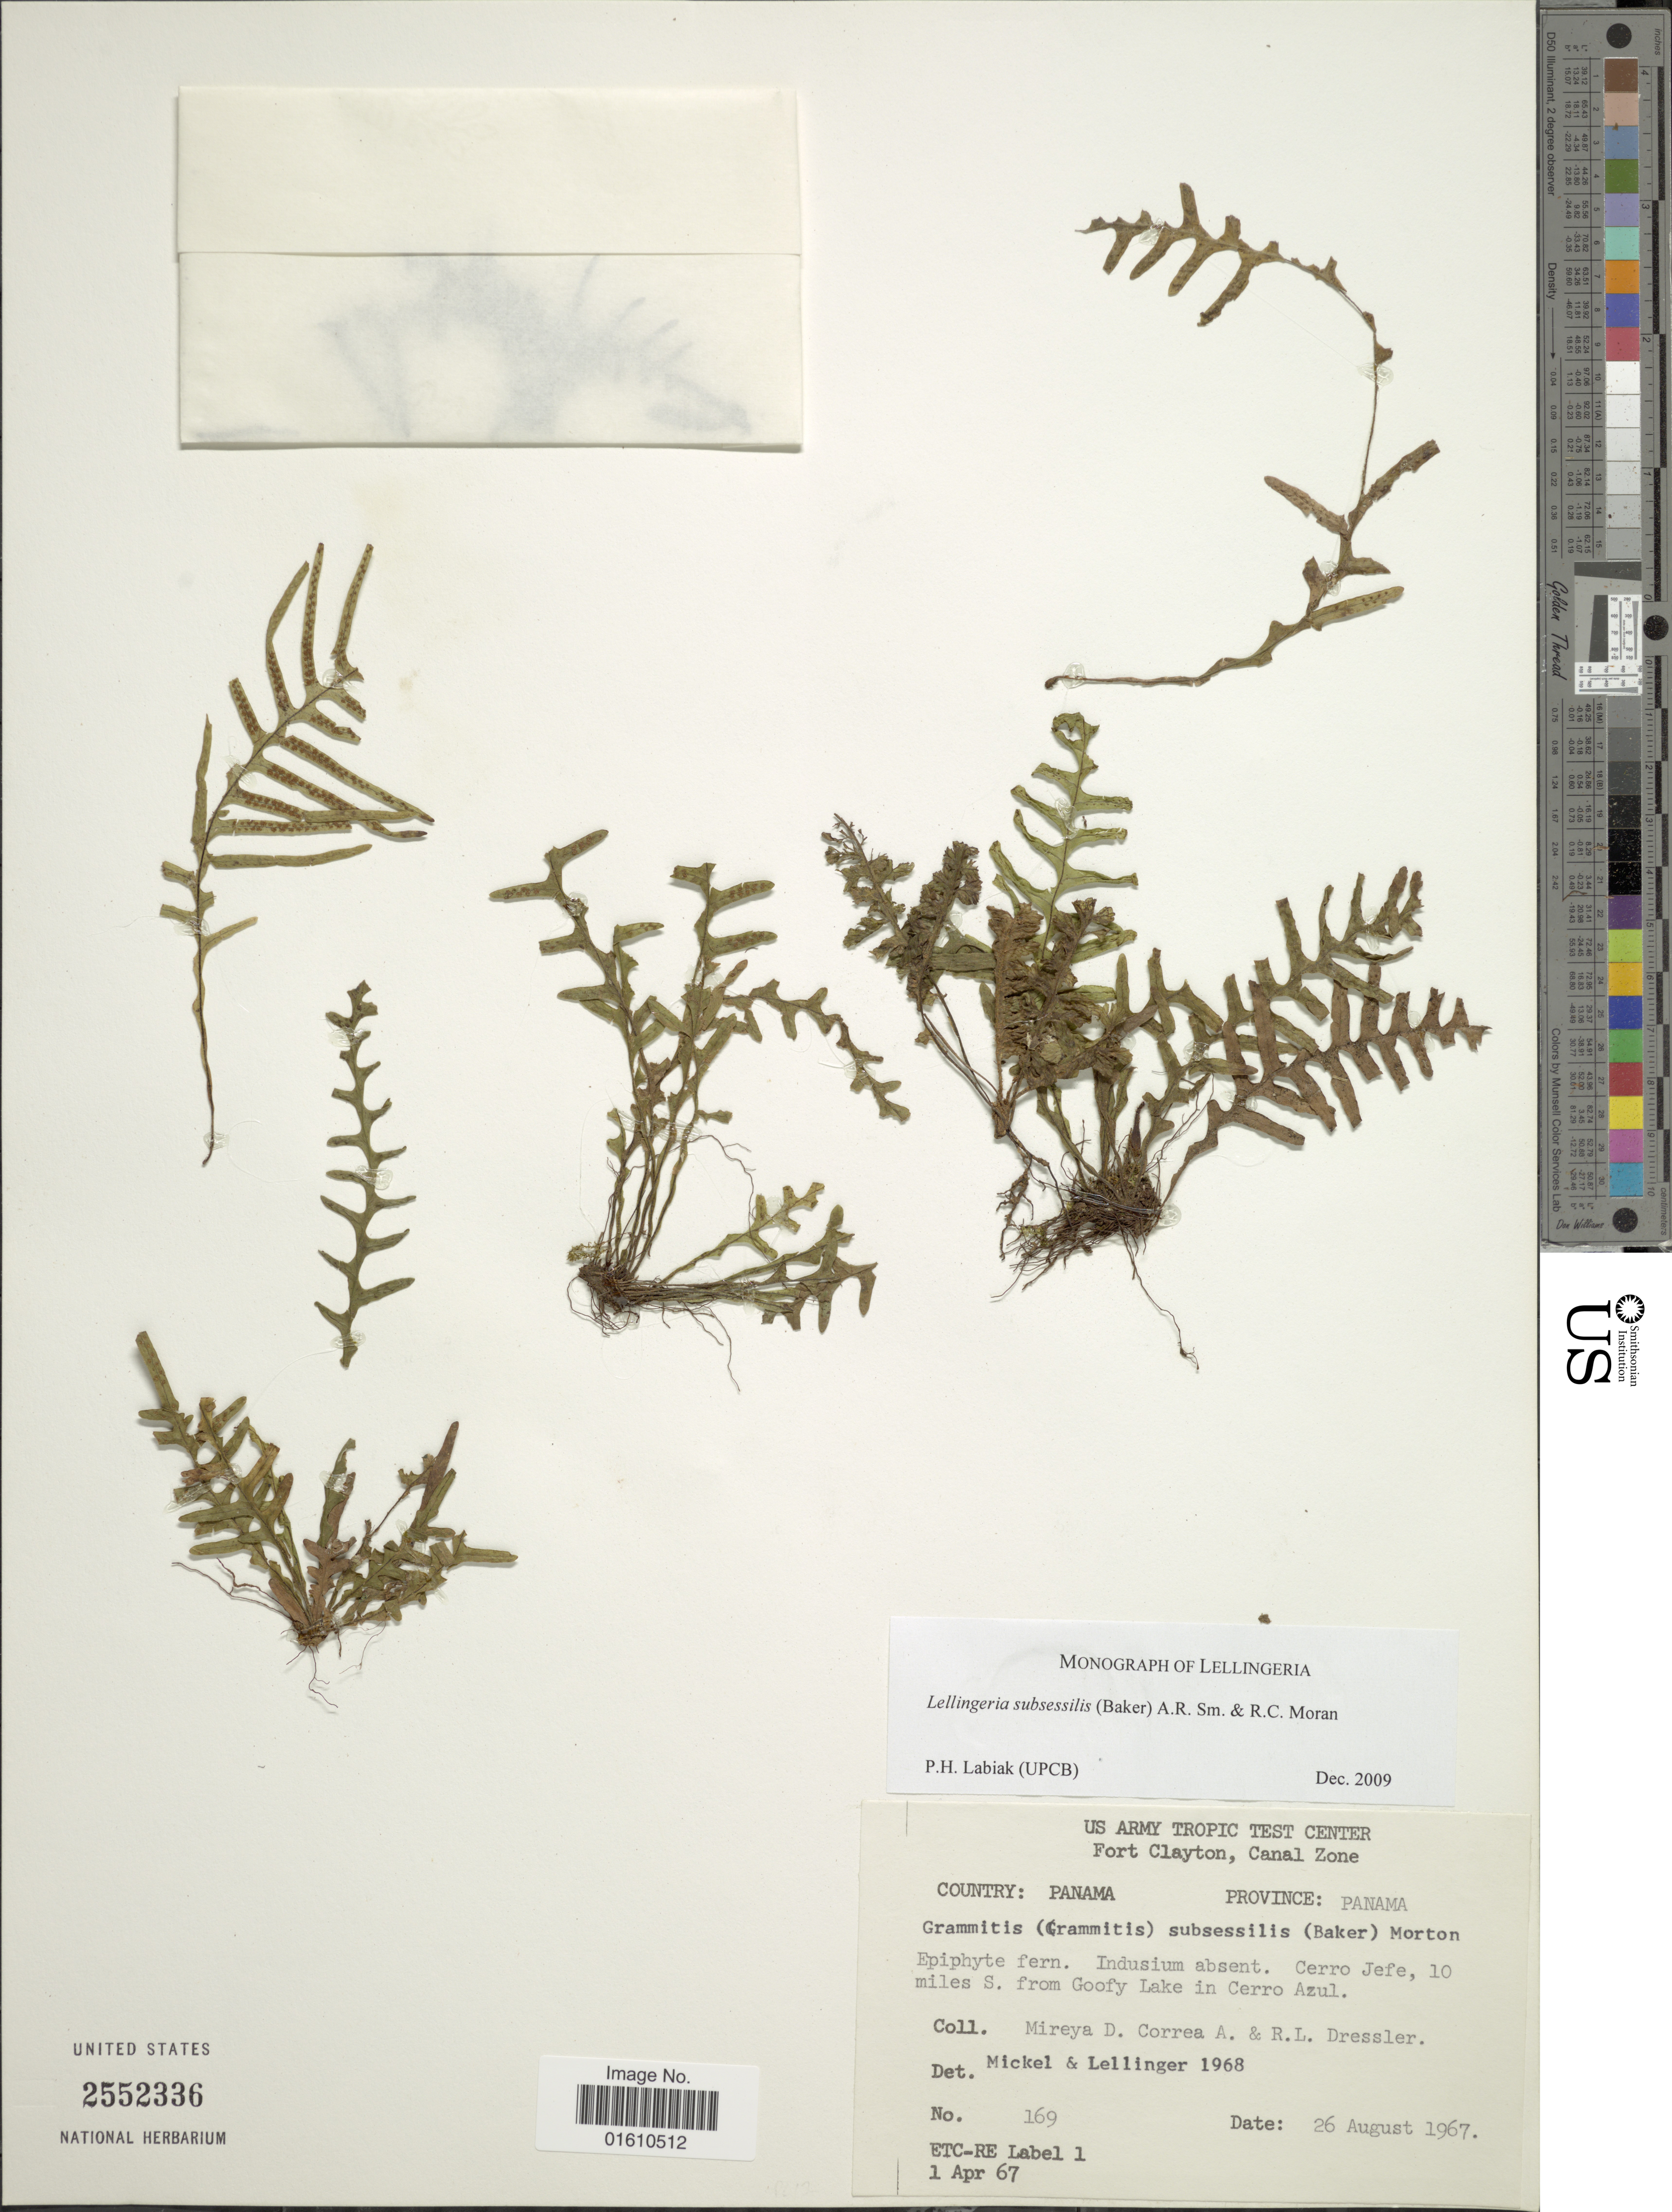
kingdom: Plantae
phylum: Tracheophyta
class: Polypodiopsida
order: Polypodiales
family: Polypodiaceae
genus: Lellingeria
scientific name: Lellingeria subsessilis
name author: (Baker) A.R. Sm. & R.C. Moran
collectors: M. D. Corrêa-A. & R. Dressler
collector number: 169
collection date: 1967-08-26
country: Panama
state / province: Panamá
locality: Province Panama, Cerro Jefe, 10 miles S. from Goofy Lake in Cerro Azul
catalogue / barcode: US 2552336